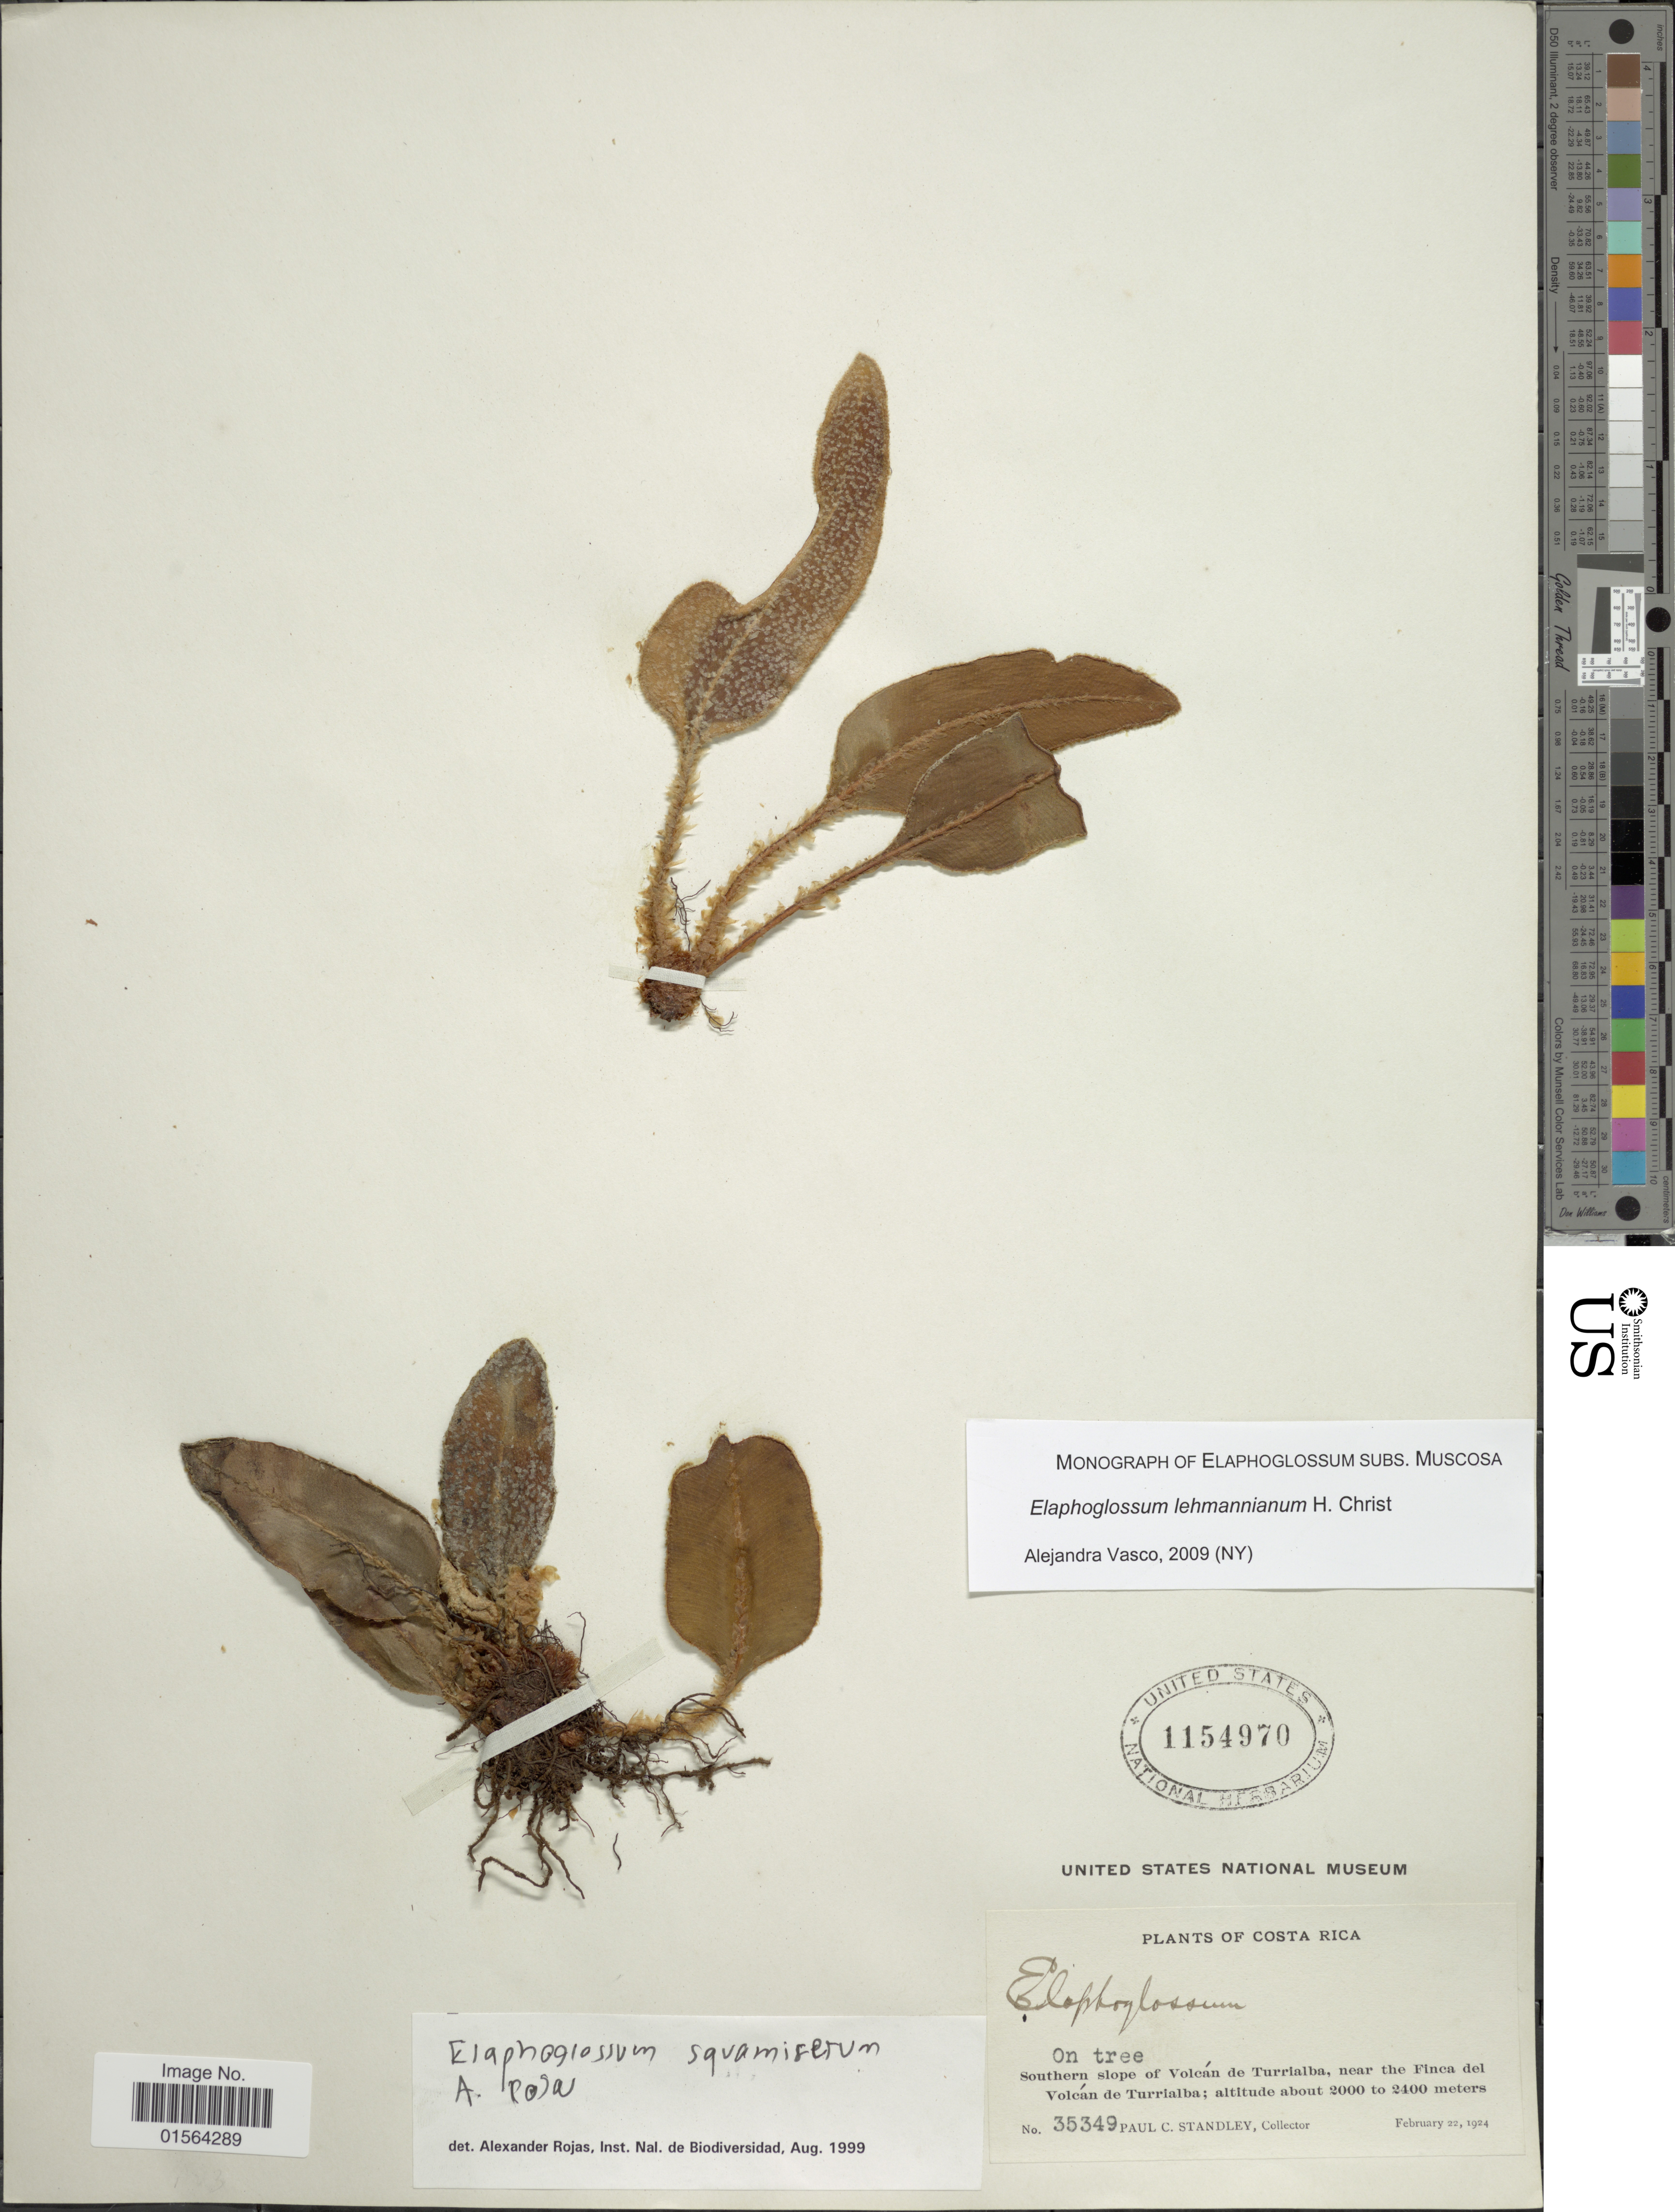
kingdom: Plantae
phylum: Tracheophyta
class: Polypodiopsida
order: Polypodiales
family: Dryopteridaceae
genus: Elaphoglossum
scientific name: Elaphoglossum lehmannianum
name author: Christ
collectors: P. C. Standley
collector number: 35349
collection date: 1924-02-22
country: Costa Rica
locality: Southern slope of Volcan de Turrialba, near the Finca del Volcan de Turrialba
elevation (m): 2000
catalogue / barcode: US 1154970